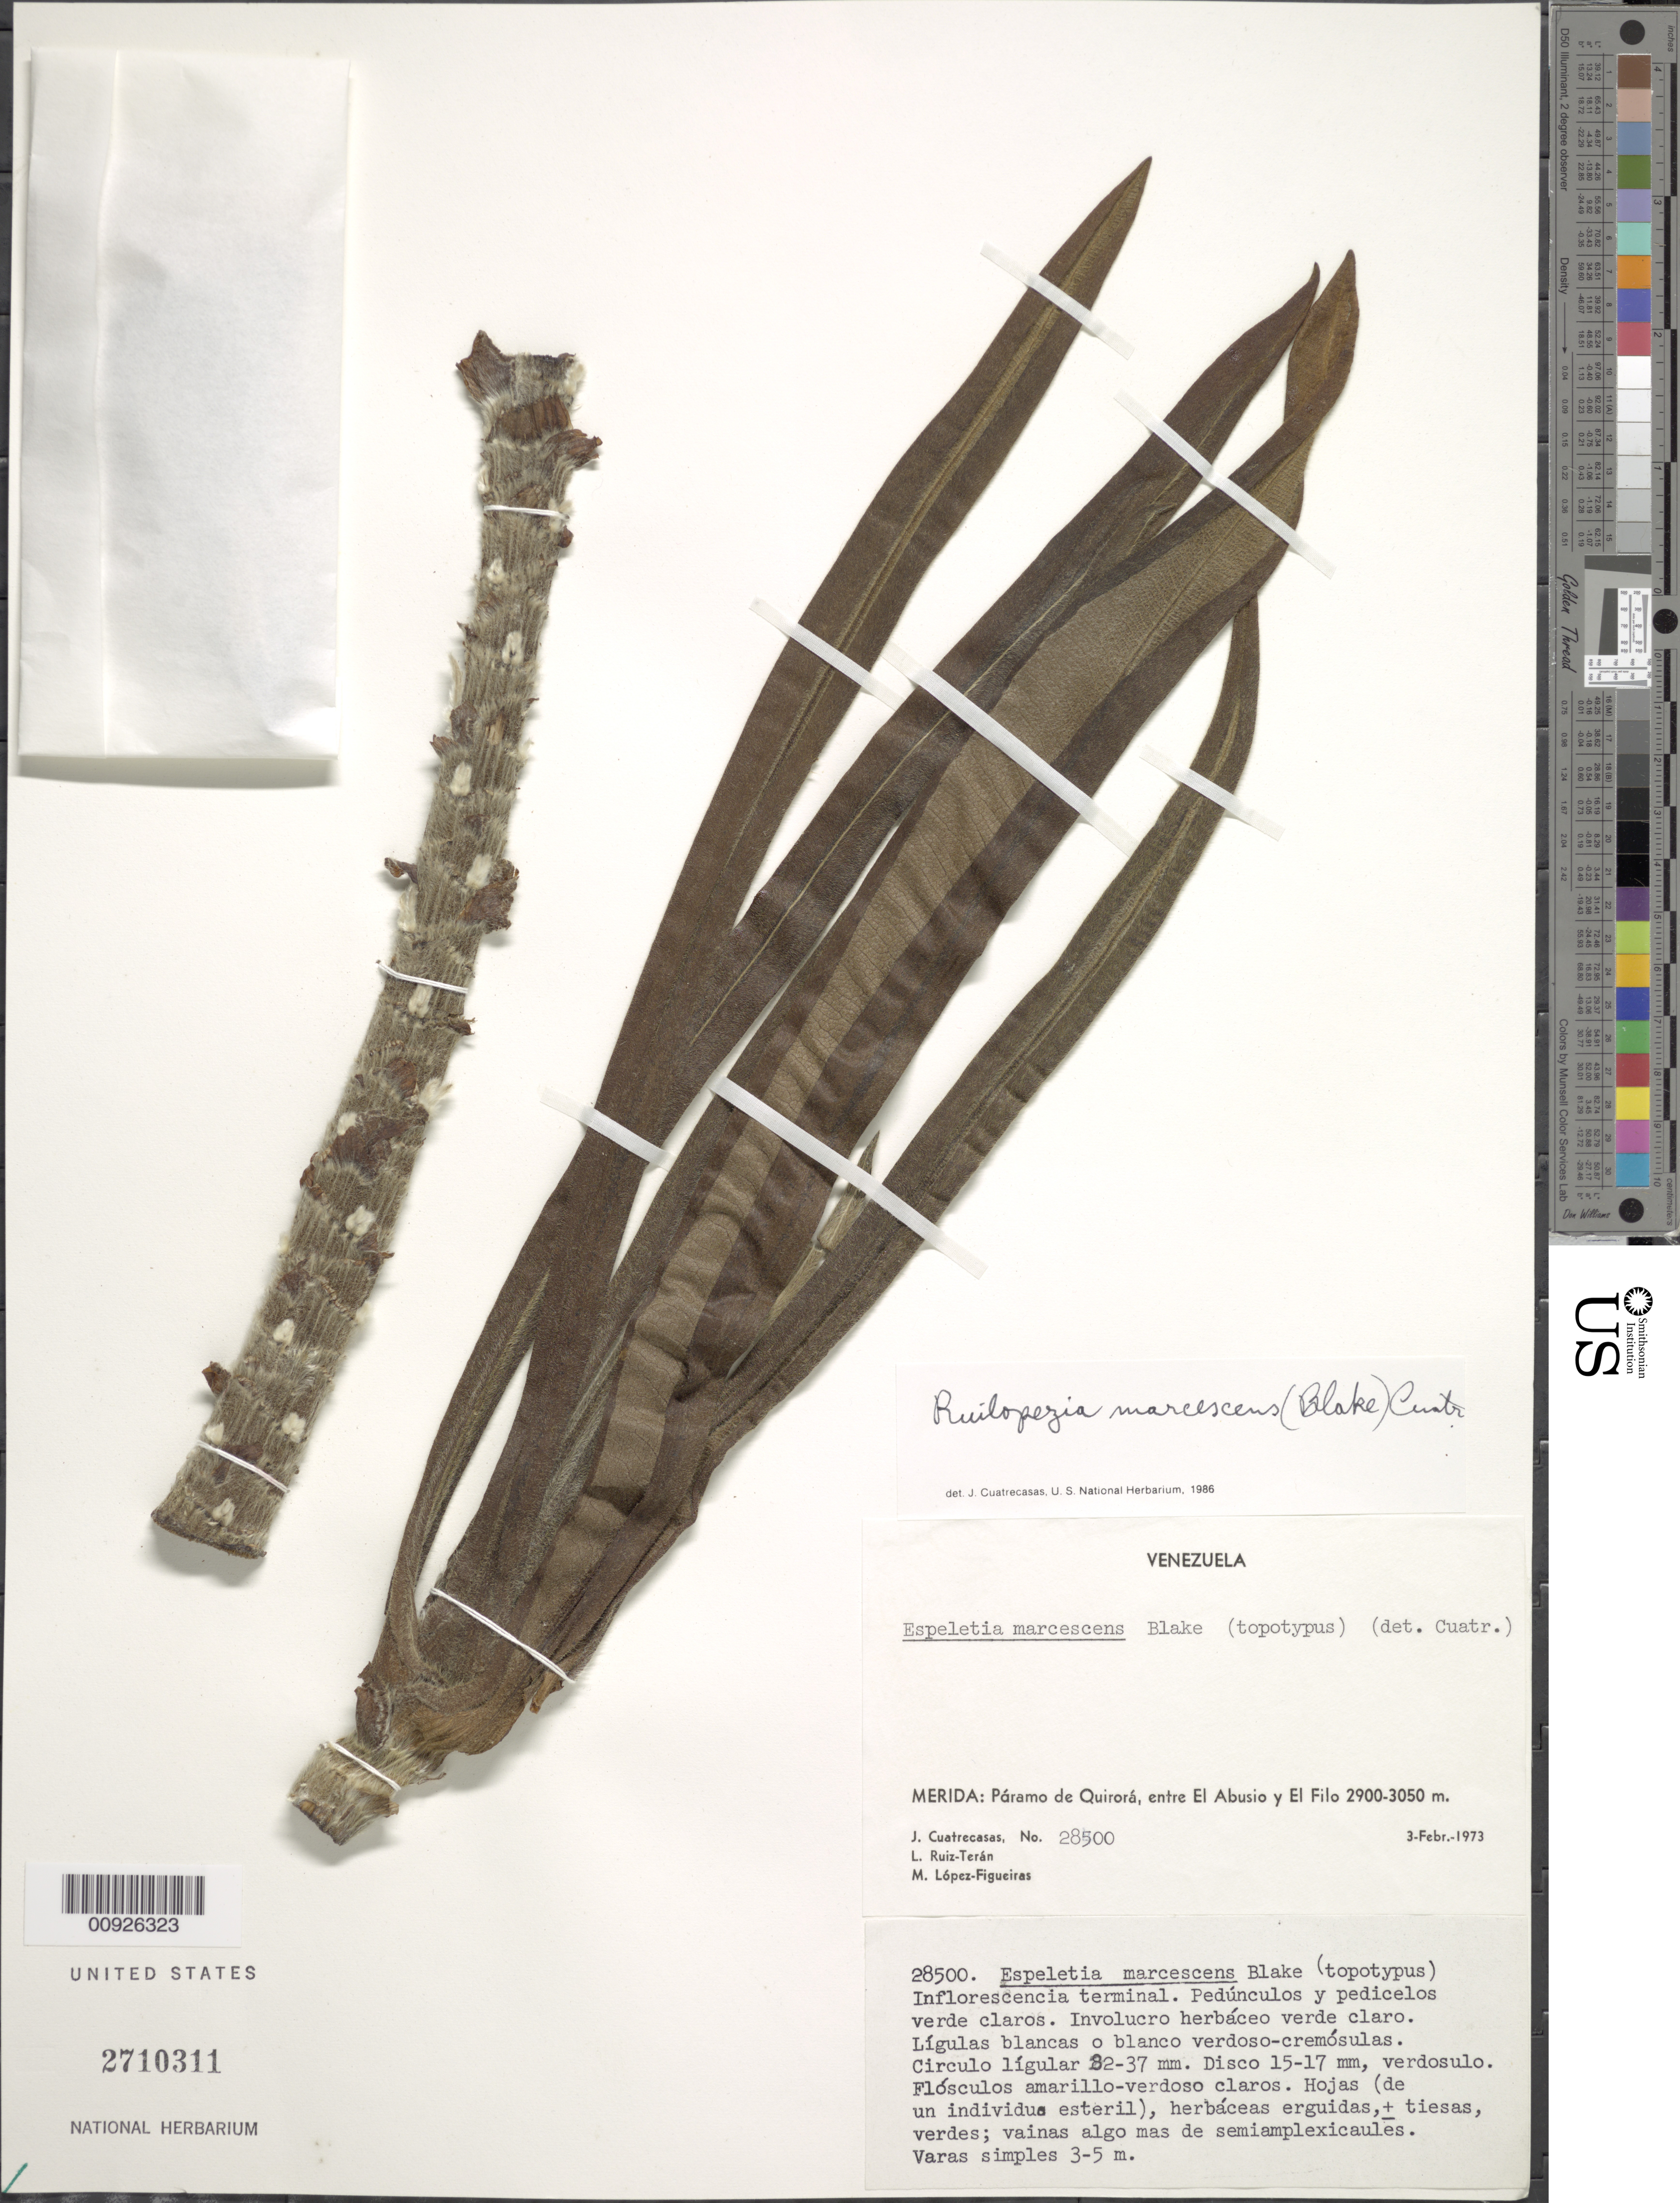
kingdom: Plantae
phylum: Tracheophyta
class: Magnoliopsida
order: Asterales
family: Asteraceae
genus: Ruilopezia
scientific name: Ruilopezia marcescens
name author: (S.F. Blake) Cuatrec.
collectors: J. Cuatrecasas, L. E. Ruíz-Terán & M. López Figueiras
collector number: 28500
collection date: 1973-02-03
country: Venezuela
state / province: Mérida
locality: P. de Quirorá (o de Chacantá). Entre el Abusio y El Filo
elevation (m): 2900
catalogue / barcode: US 2710311